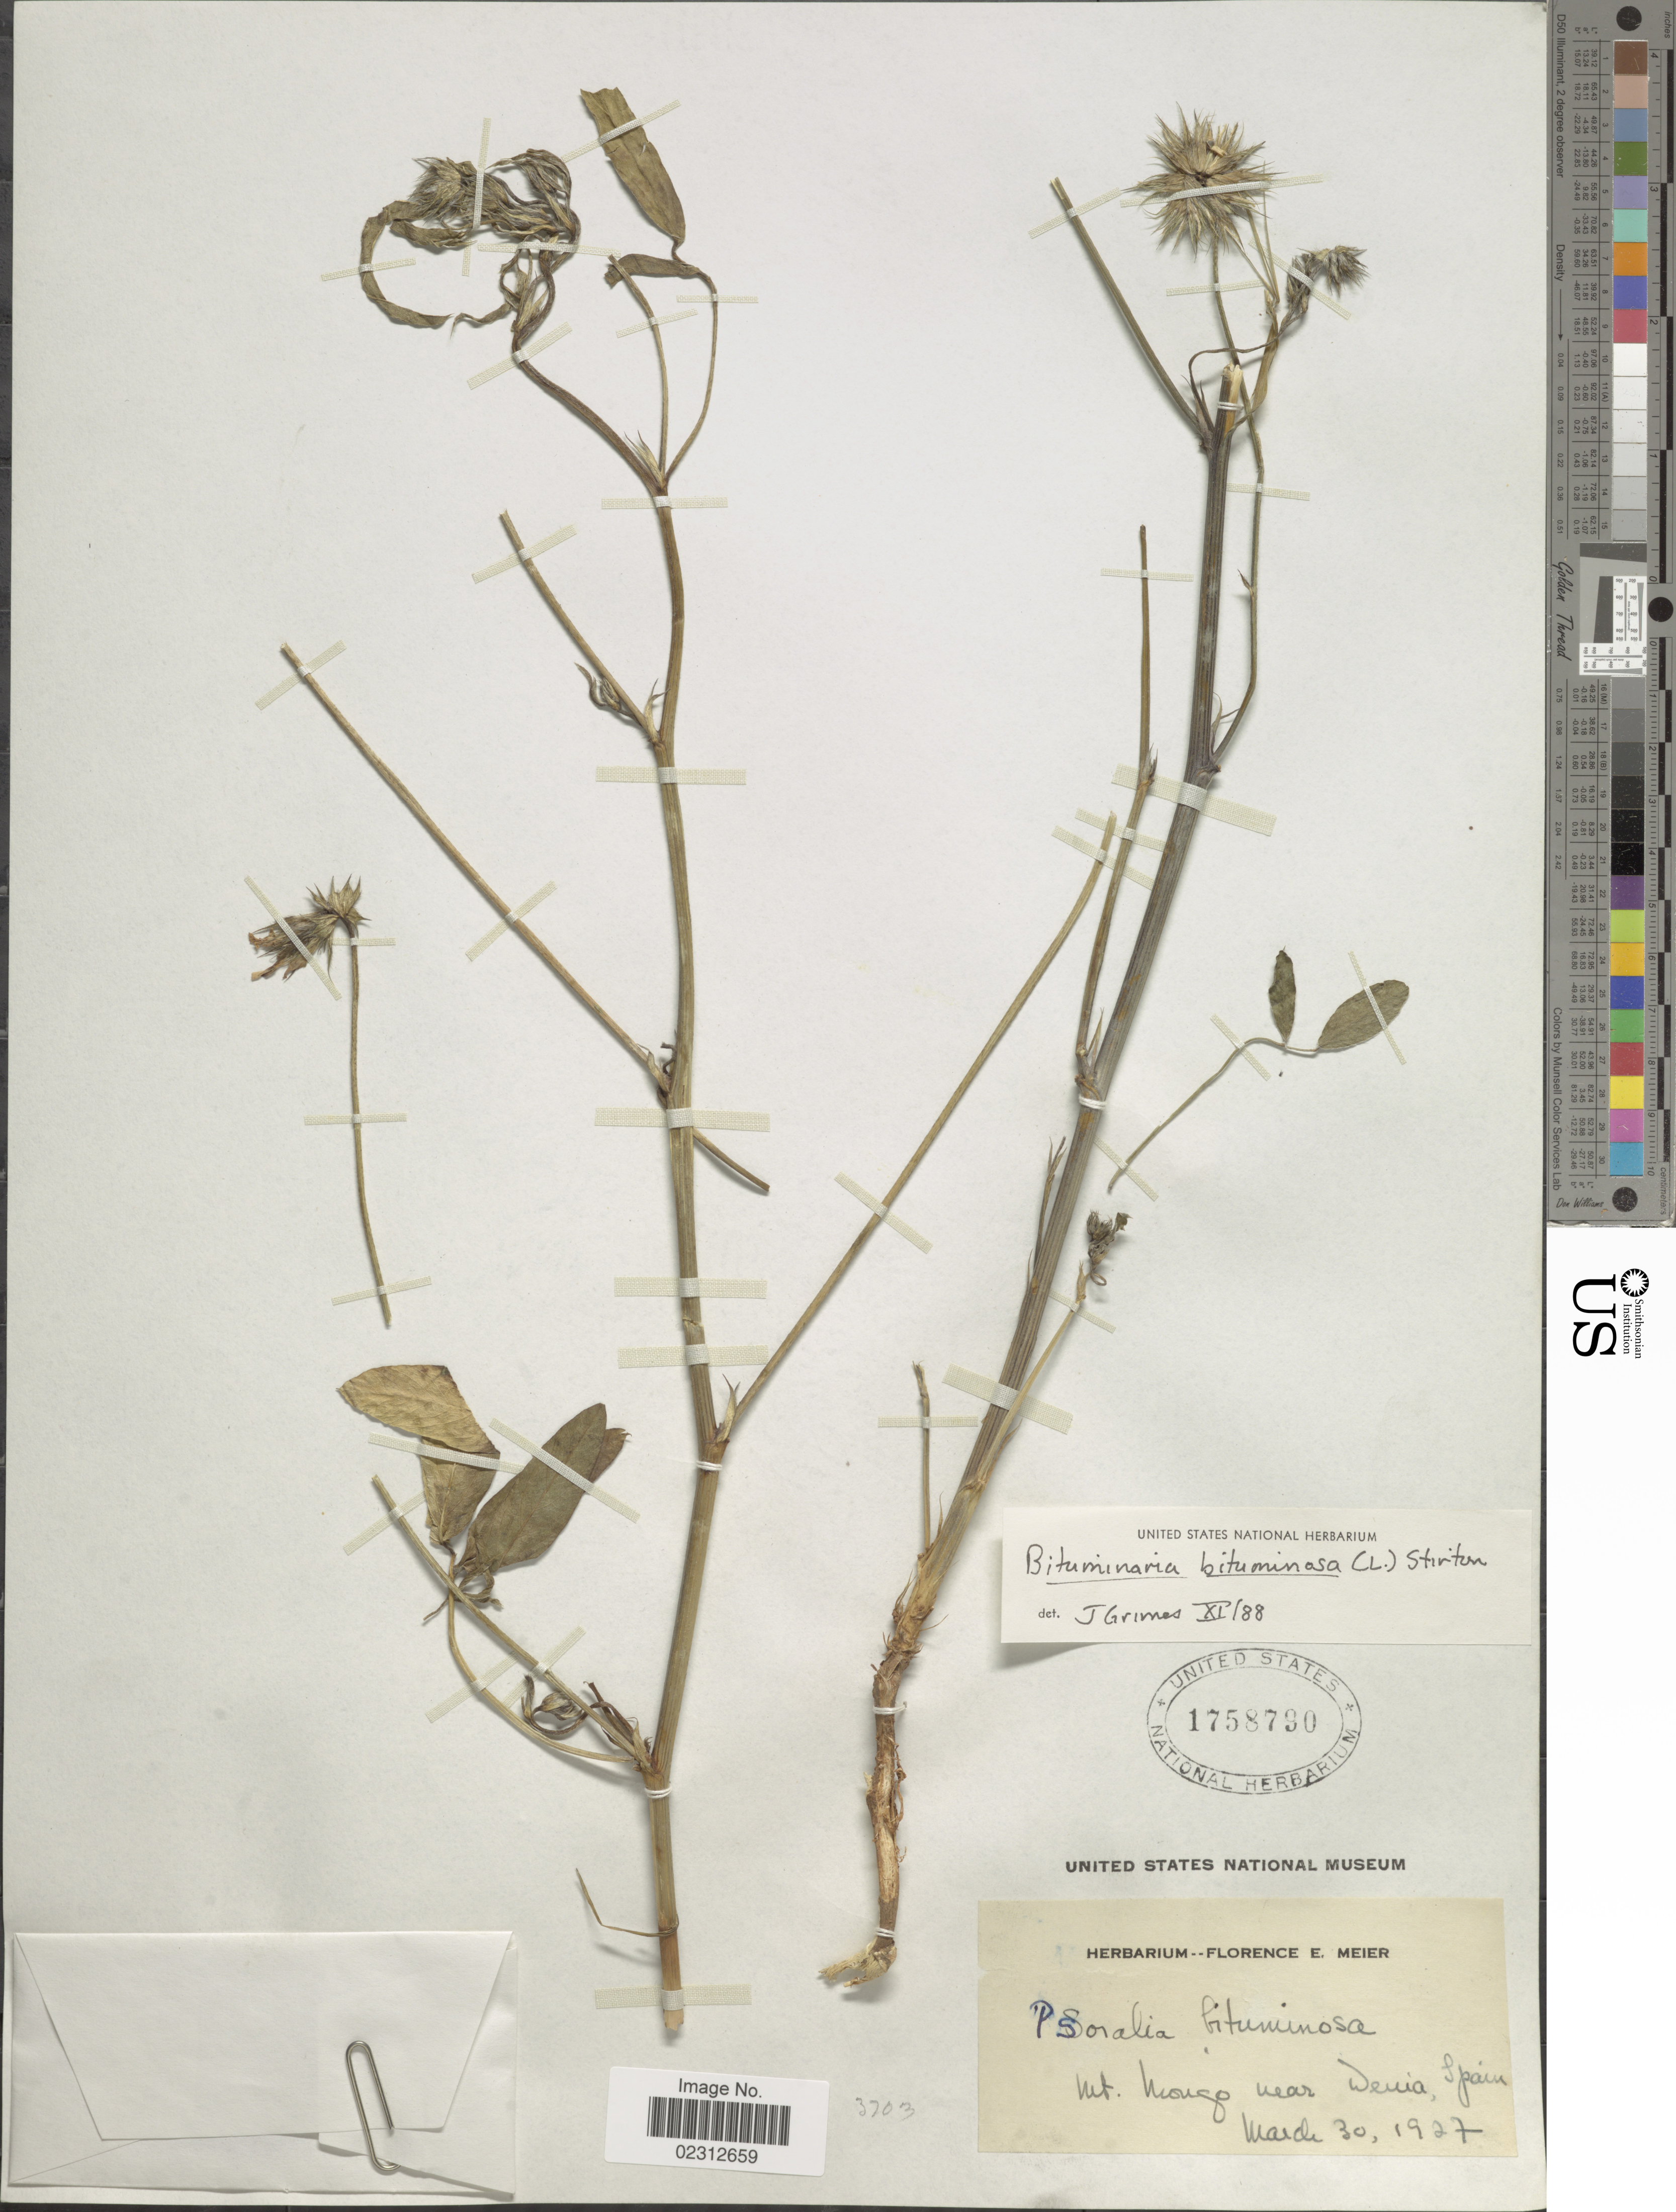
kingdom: Plantae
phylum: Tracheophyta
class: Magnoliopsida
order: Fabales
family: Fabaceae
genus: Bituminaria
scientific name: Bituminaria bituminosa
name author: (L.) C.H. Stirt.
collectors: ex herb. Florence E. Meier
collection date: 1927-03-30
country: Spain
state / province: Valenciana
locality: Mt. Mongó near Denia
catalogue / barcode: US 1758790